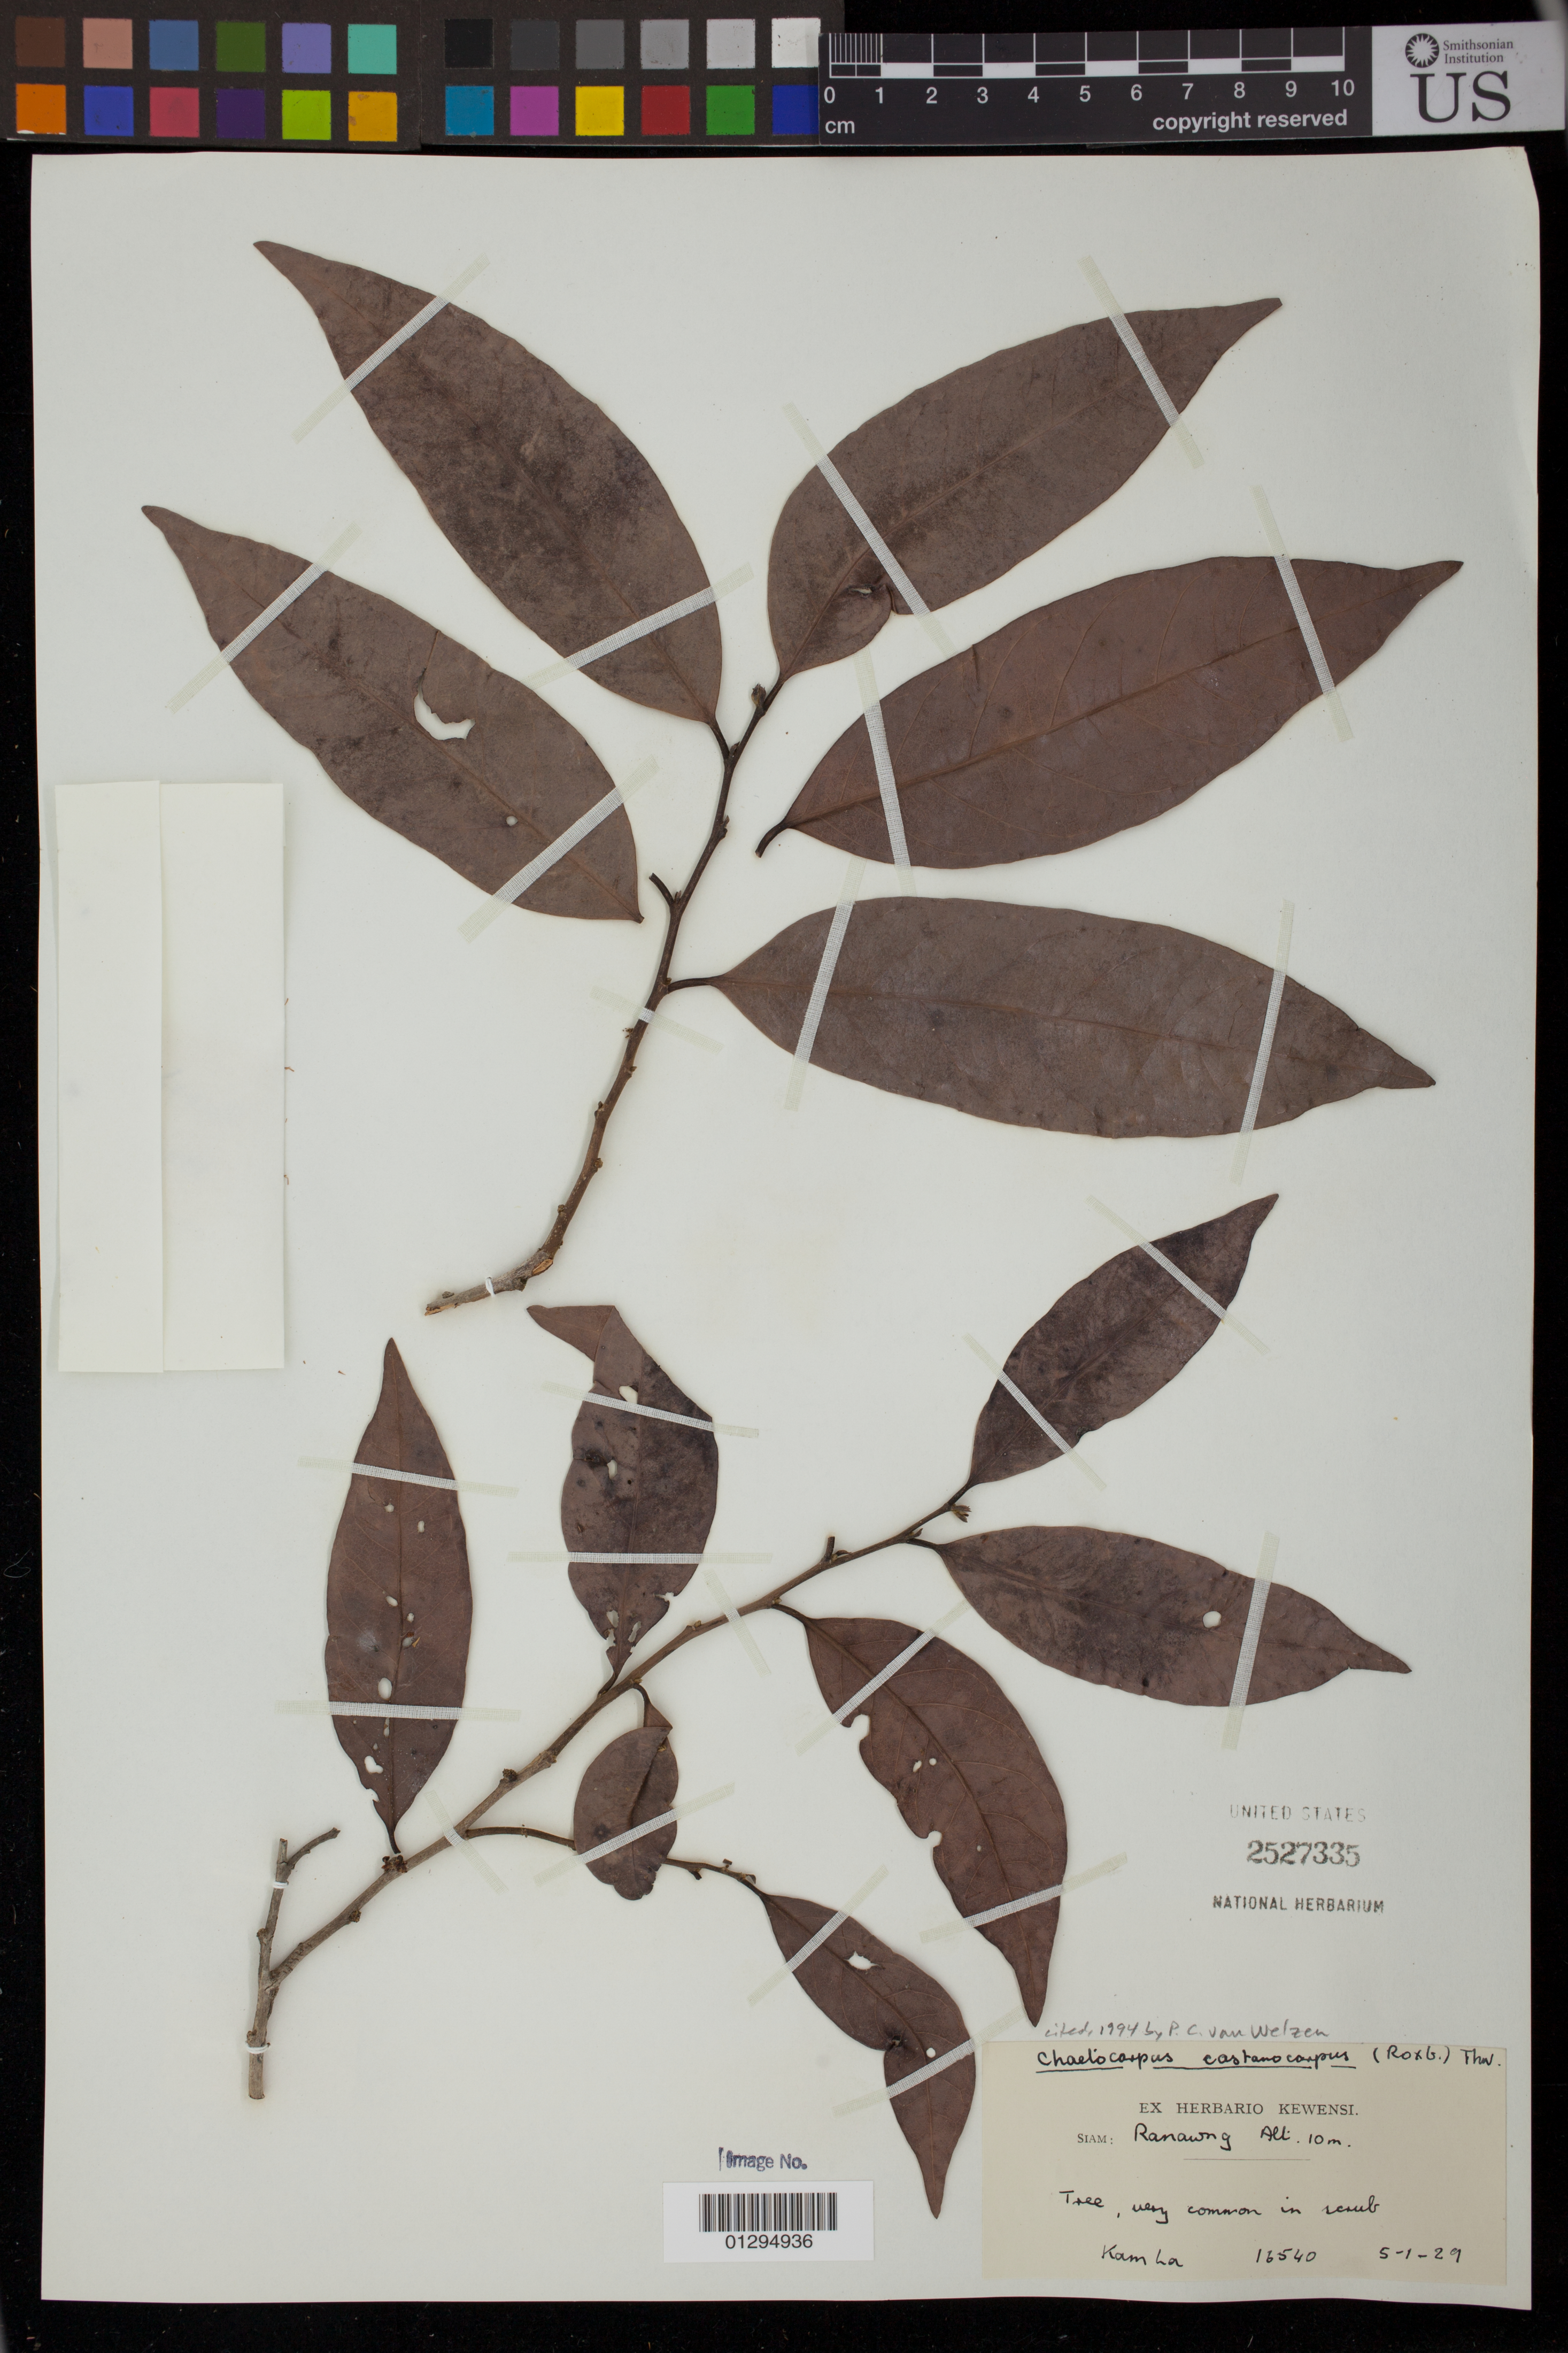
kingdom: Plantae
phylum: Tracheophyta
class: Magnoliopsida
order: Malpighiales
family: Peraceae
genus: Chaetocarpus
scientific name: Chaetocarpus castanocarpus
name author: (Roxb.) Thwaites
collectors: K. La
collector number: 16540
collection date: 1929-01-05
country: Thailand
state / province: Ranong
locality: Ranawng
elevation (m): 10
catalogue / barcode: US 2527335